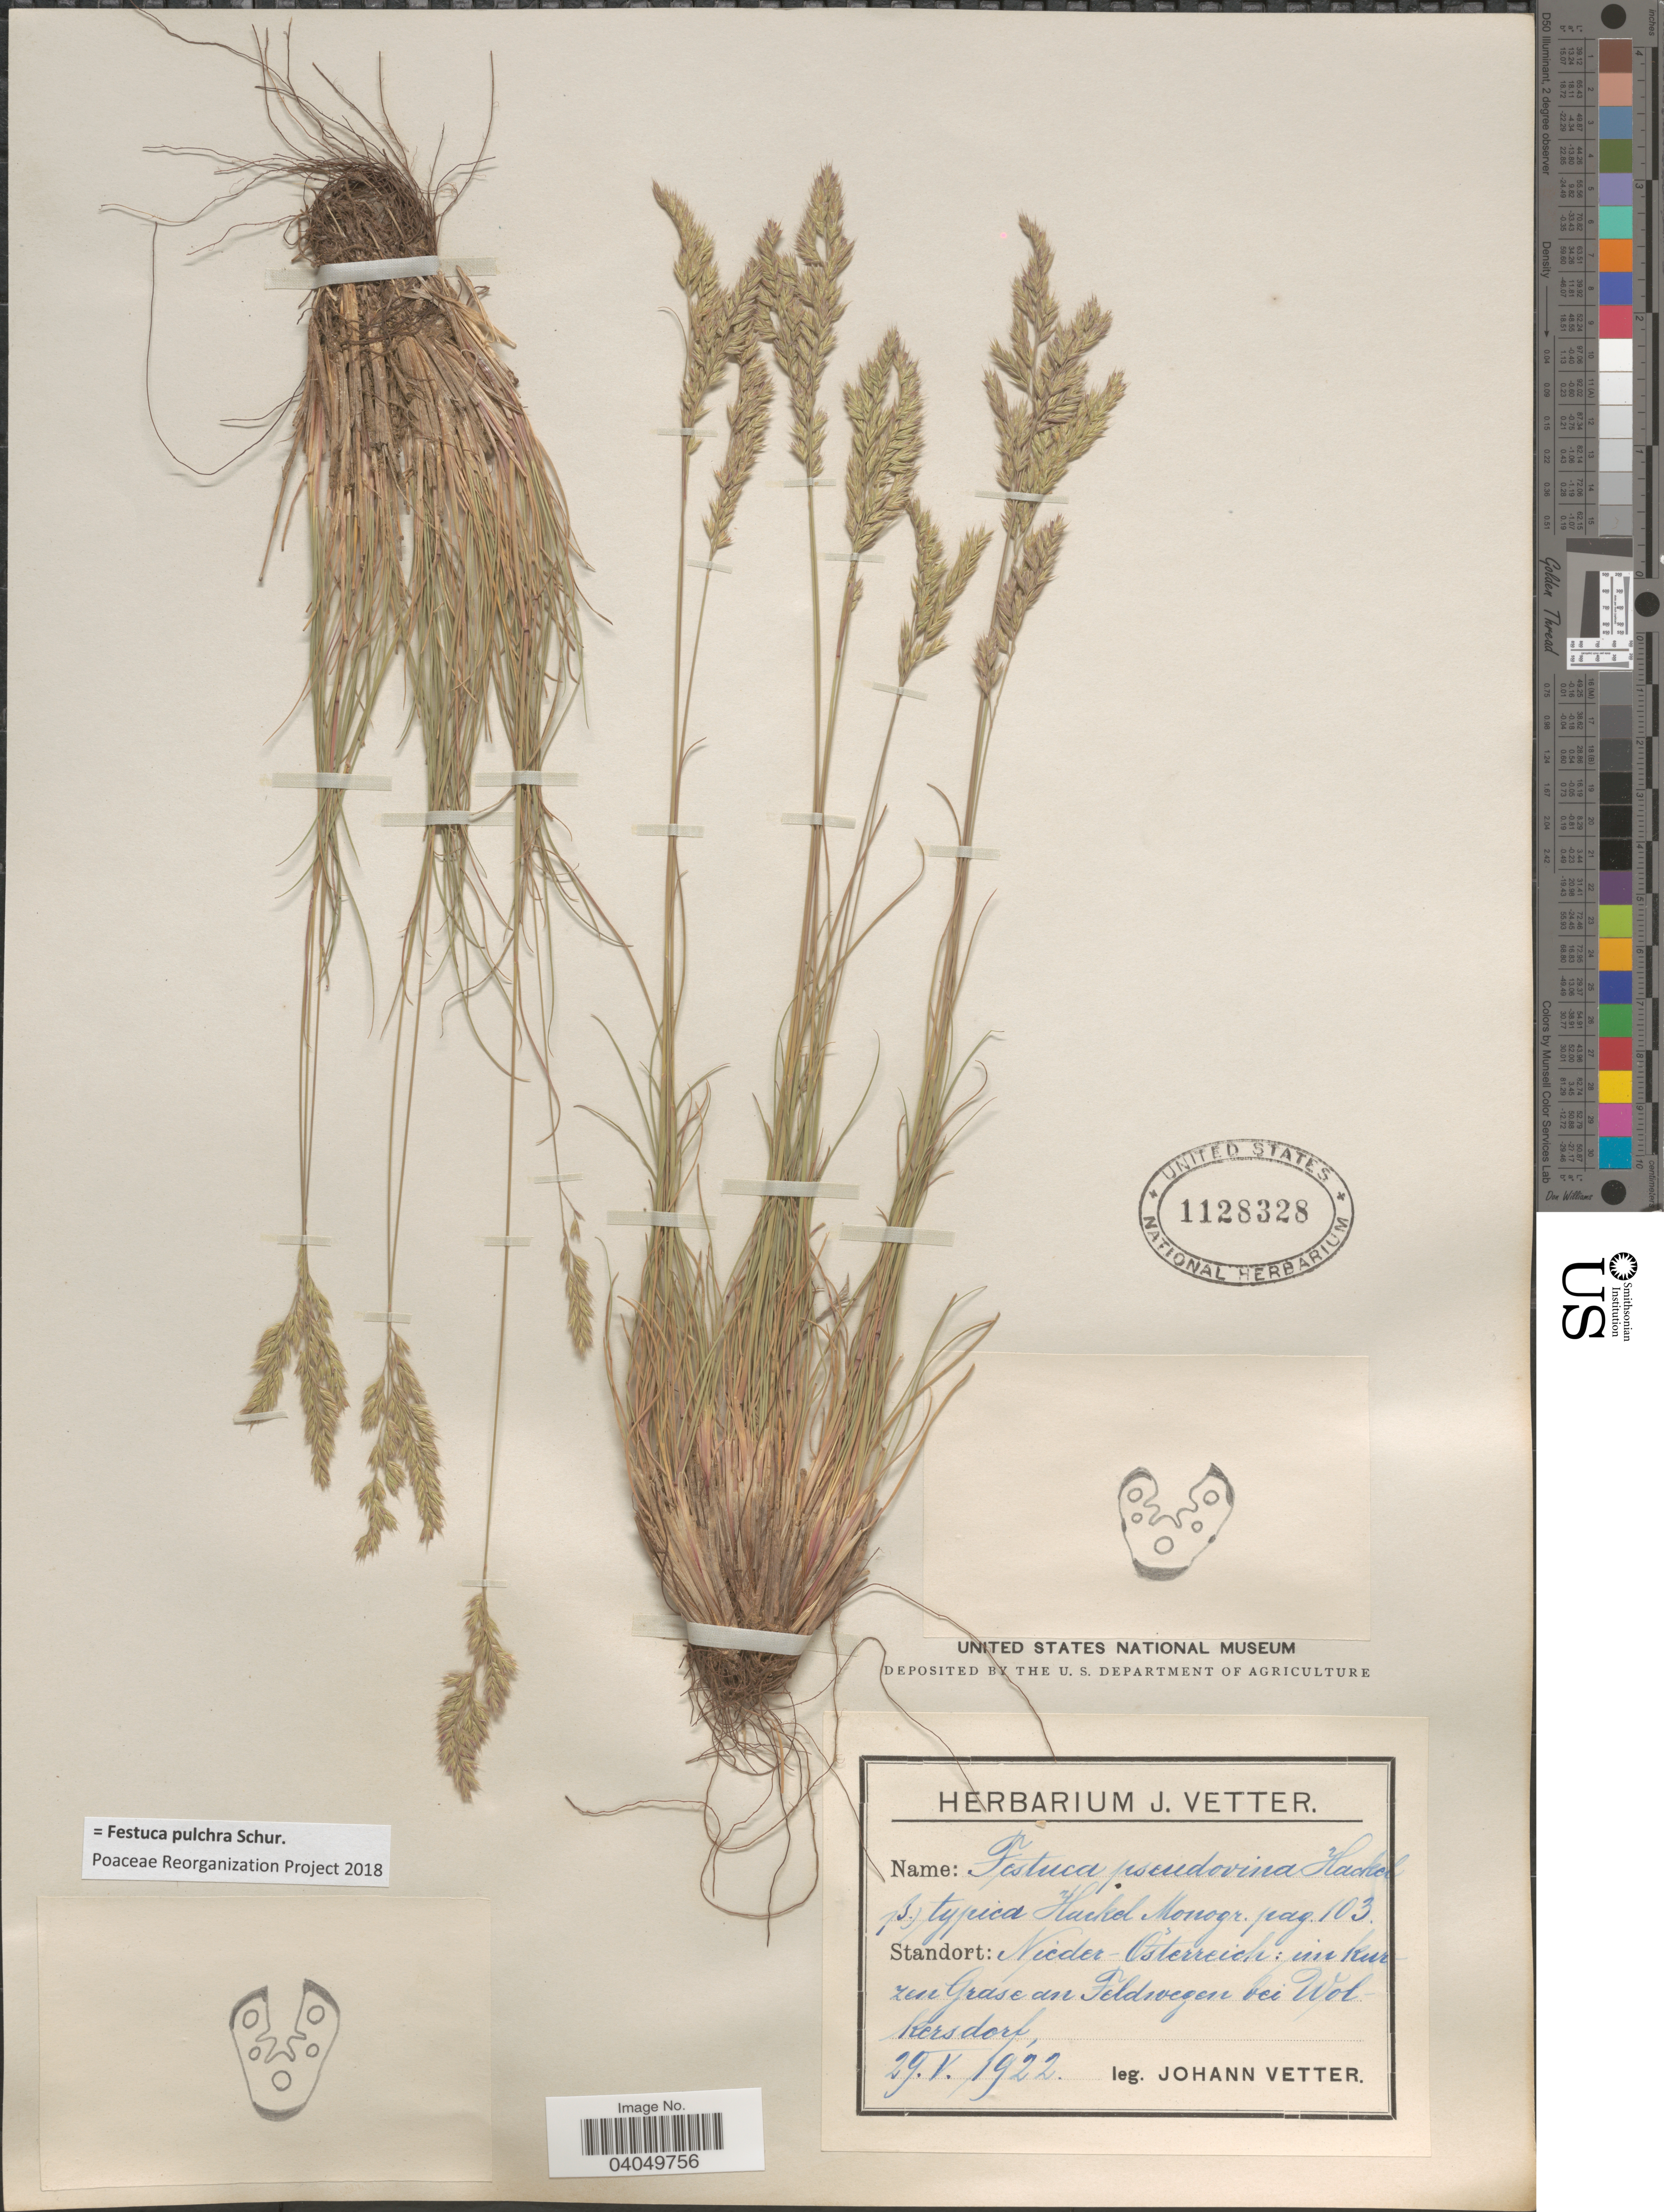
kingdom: Plantae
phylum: Tracheophyta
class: Liliopsida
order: Poales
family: Poaceae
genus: Festuca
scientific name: Festuca pulchra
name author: Schur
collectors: J. Vetter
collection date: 1922-05-29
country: Austria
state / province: Niederosterreich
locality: Standort: Nieder-Osterreich: im kurzen Grase and Feldwegen bei Wolkersdorf.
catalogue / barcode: US 1128328